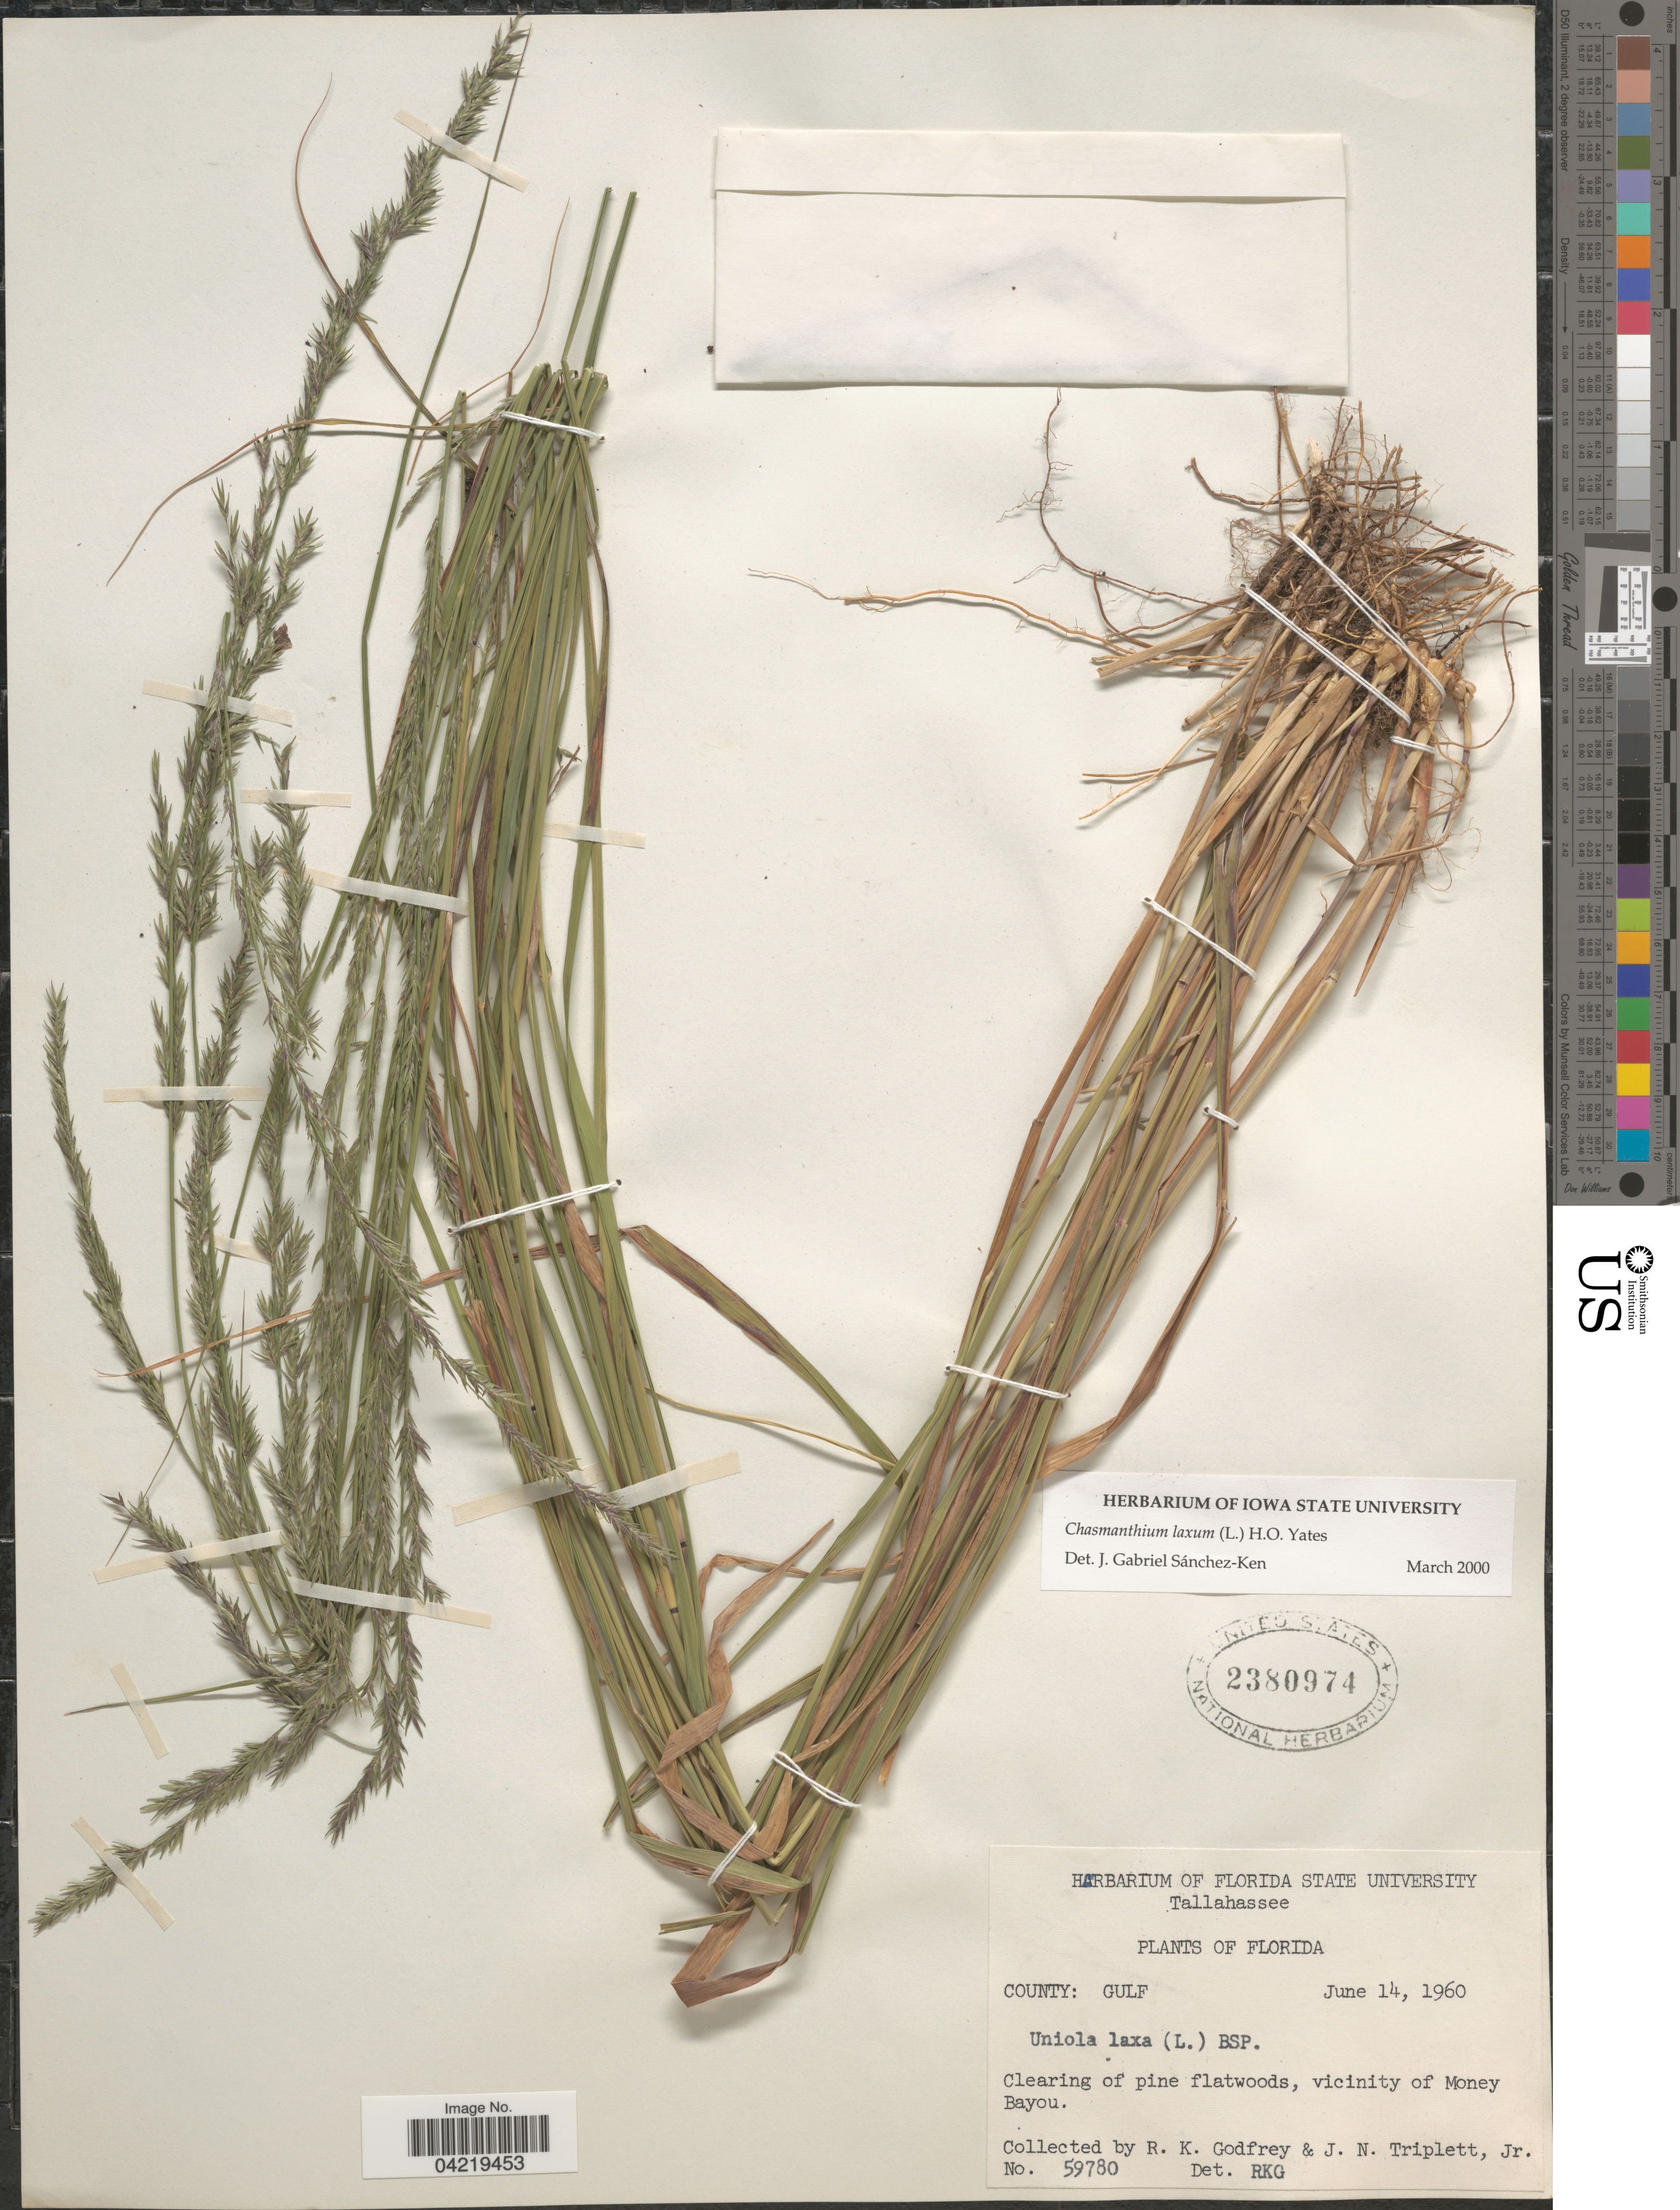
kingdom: Plantae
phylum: Tracheophyta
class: Liliopsida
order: Poales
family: Poaceae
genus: Chasmanthium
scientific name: Chasmanthium laxum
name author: (L.) H.O. Yates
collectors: R. K. Godfrey & J. N. Triplett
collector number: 59780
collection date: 1960-06-14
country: United States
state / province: Florida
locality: County: Gulf. Clearing of pine flatwoods, vicinity of Money Bayou.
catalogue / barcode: US 2380974